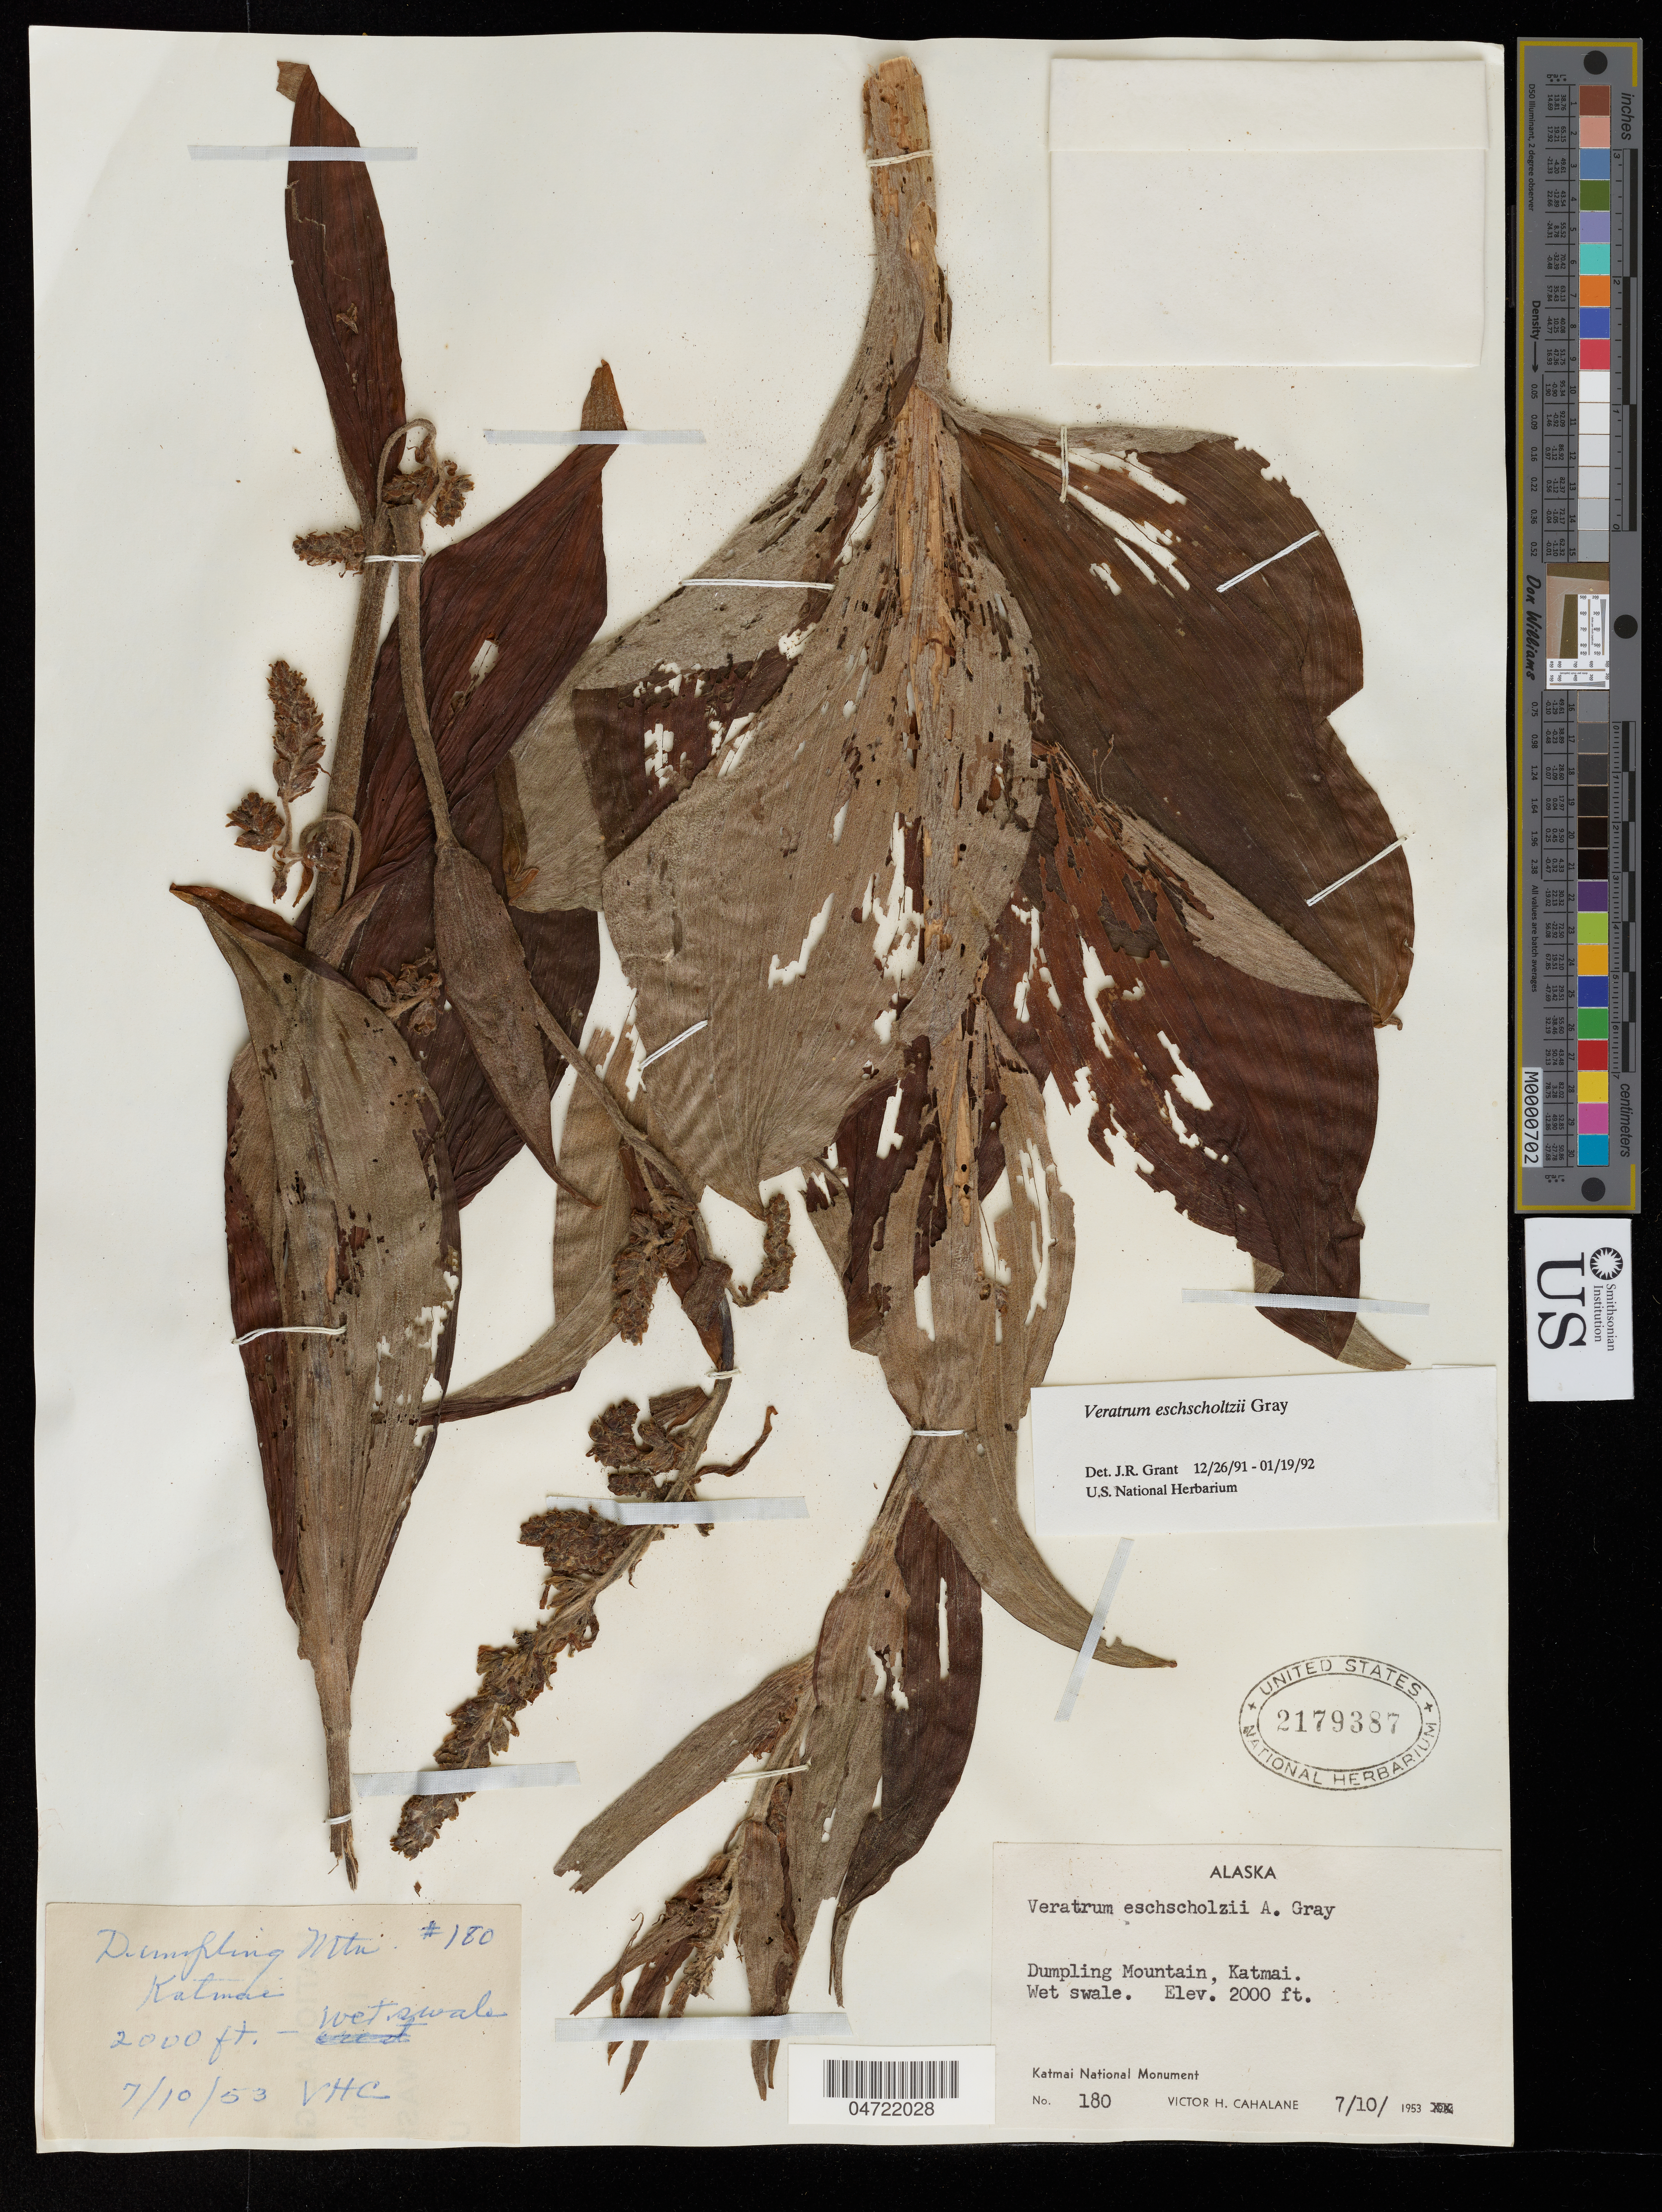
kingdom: Plantae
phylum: Tracheophyta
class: Liliopsida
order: Liliales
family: Melanthiaceae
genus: Veratrum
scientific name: Veratrum eschscholtzii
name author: A. Gray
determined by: Grant, J. R., (SWITZERLAND)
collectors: V. Cahalane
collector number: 180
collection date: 1953-07-10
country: United States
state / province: Alaska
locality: Dumpling Mountain, Katmai. Katmai National Monument.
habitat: Wet swale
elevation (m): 610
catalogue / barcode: US 2179387